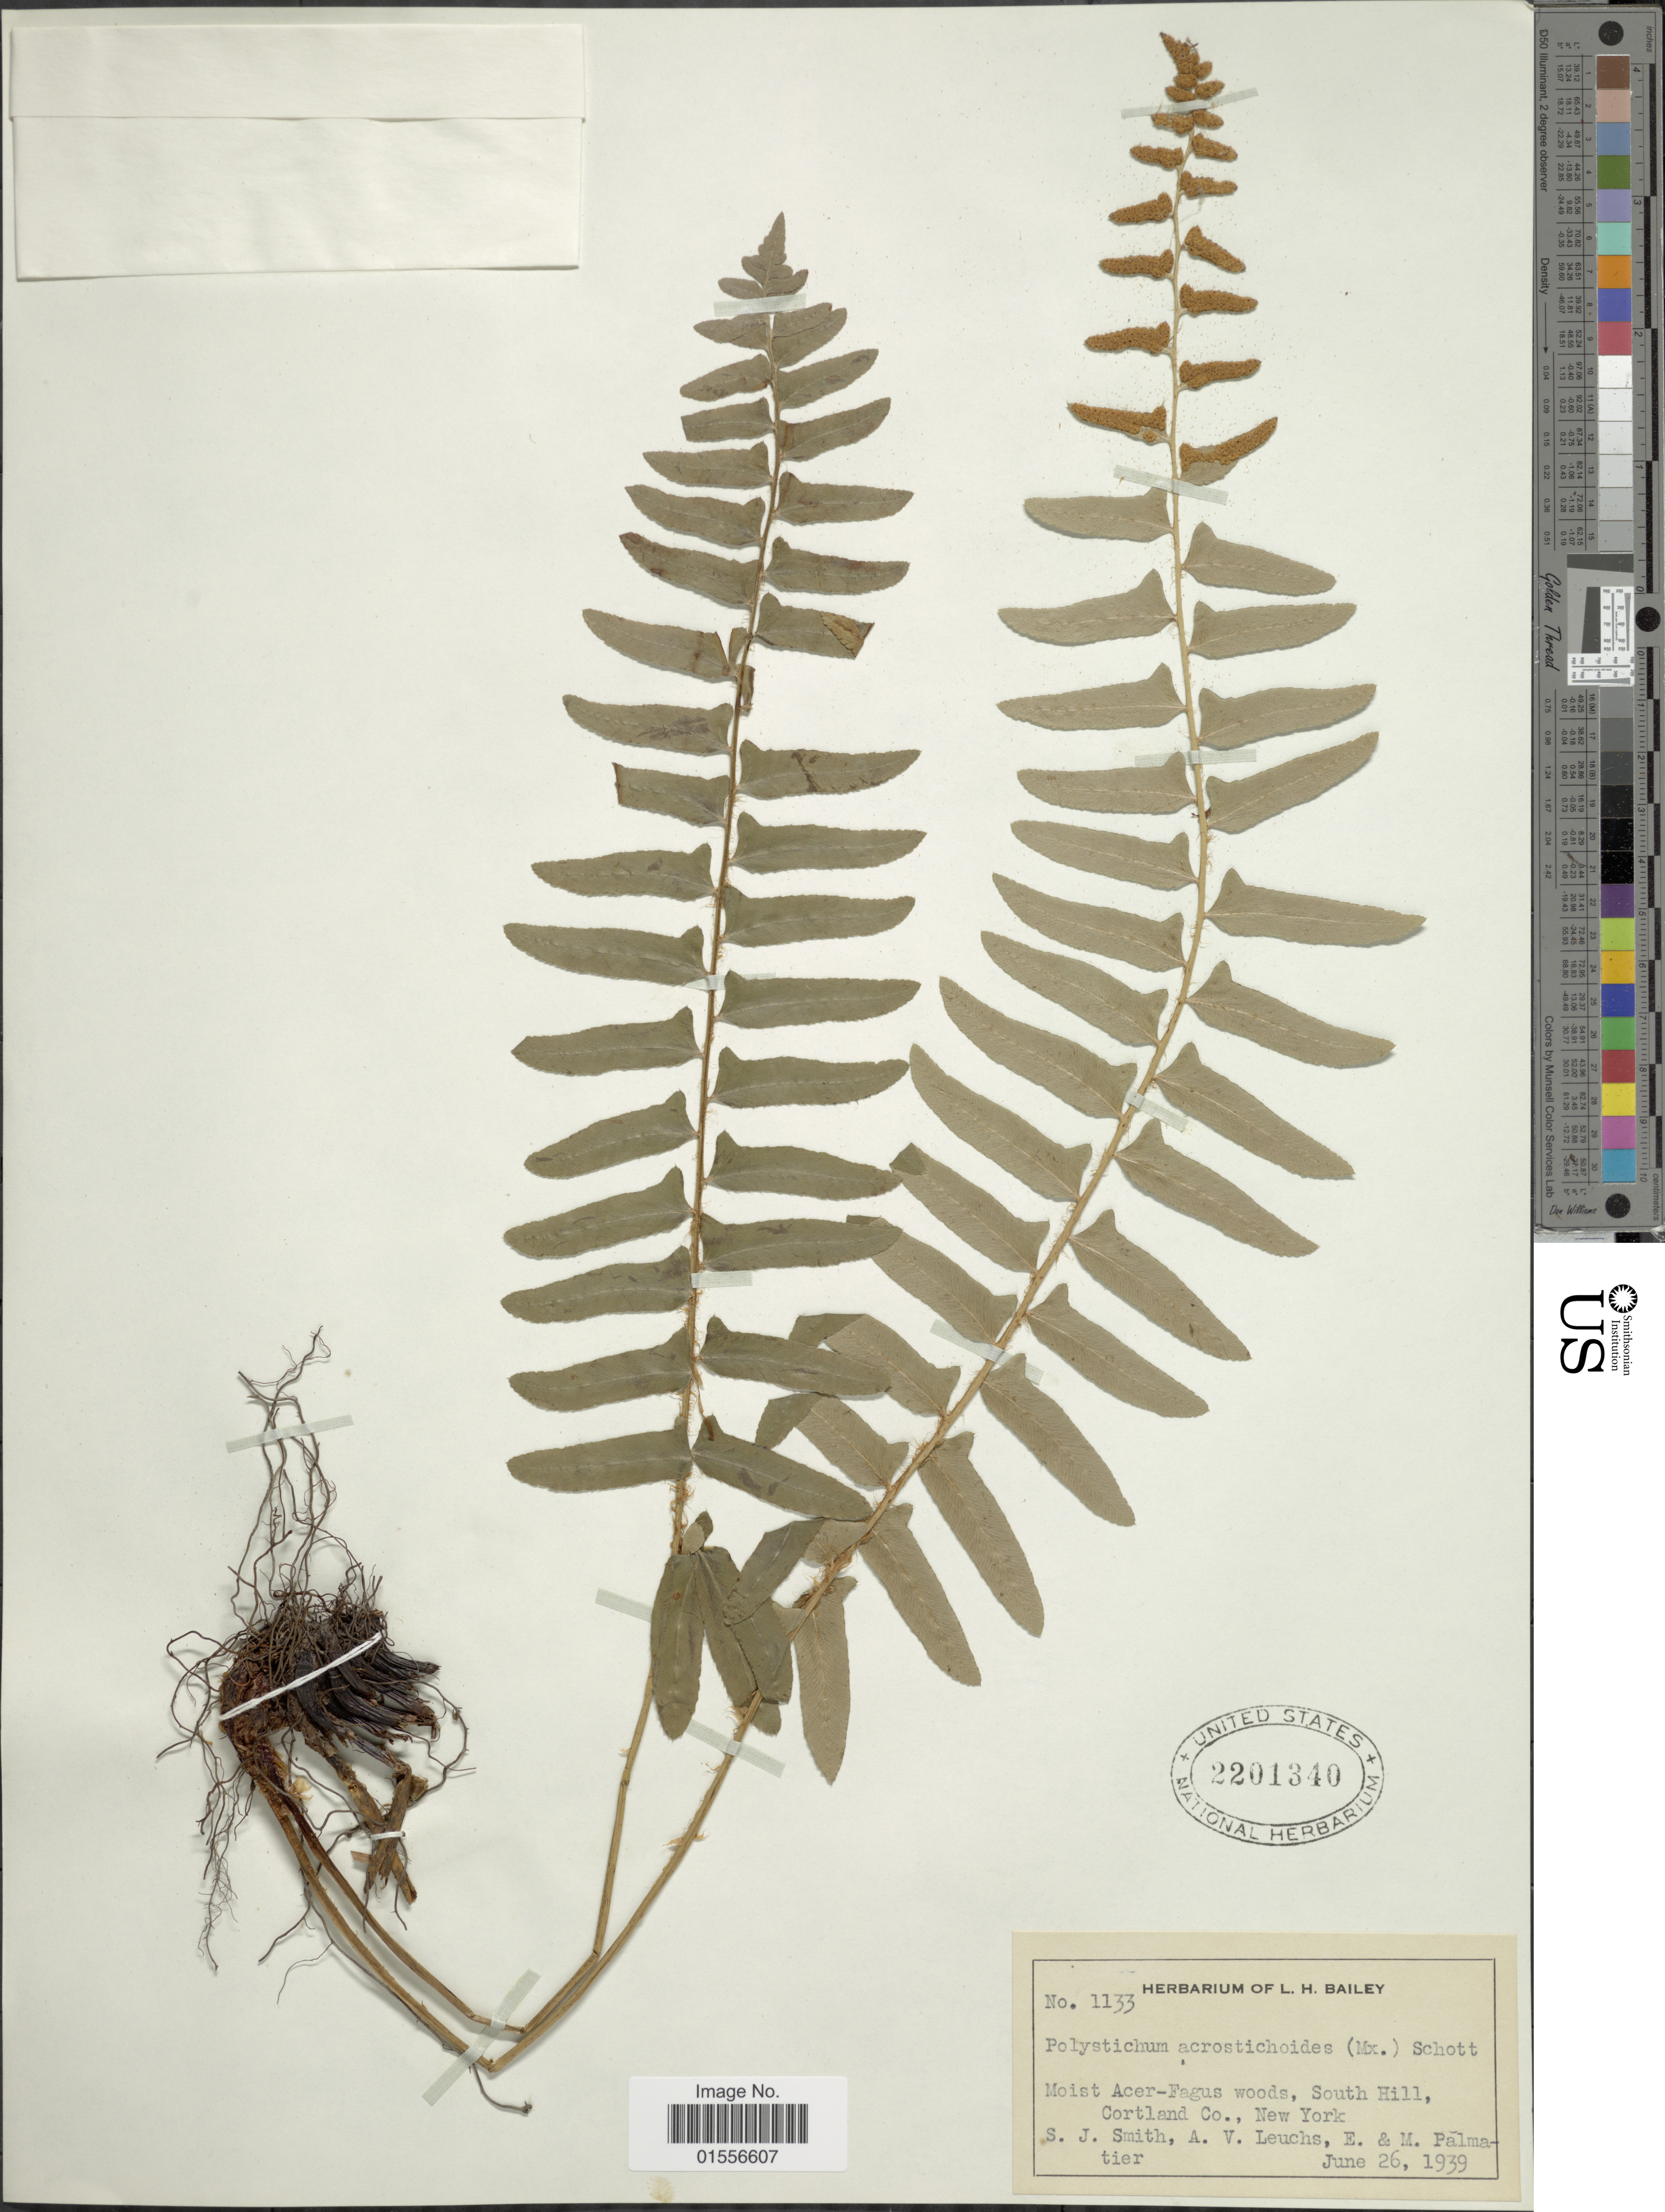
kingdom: Plantae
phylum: Tracheophyta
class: Polypodiopsida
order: Polypodiales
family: Dryopteridaceae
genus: Polystichum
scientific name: Polystichum acrostichoides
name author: (Michx.) Schott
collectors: S. Smith, A. Leuchs, E. Palmatier & M. Palmatier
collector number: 1133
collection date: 1939-06-26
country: United States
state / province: New York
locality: Moist Acer Fagus woods, South Hill, Cortland Co.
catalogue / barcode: US 2201340